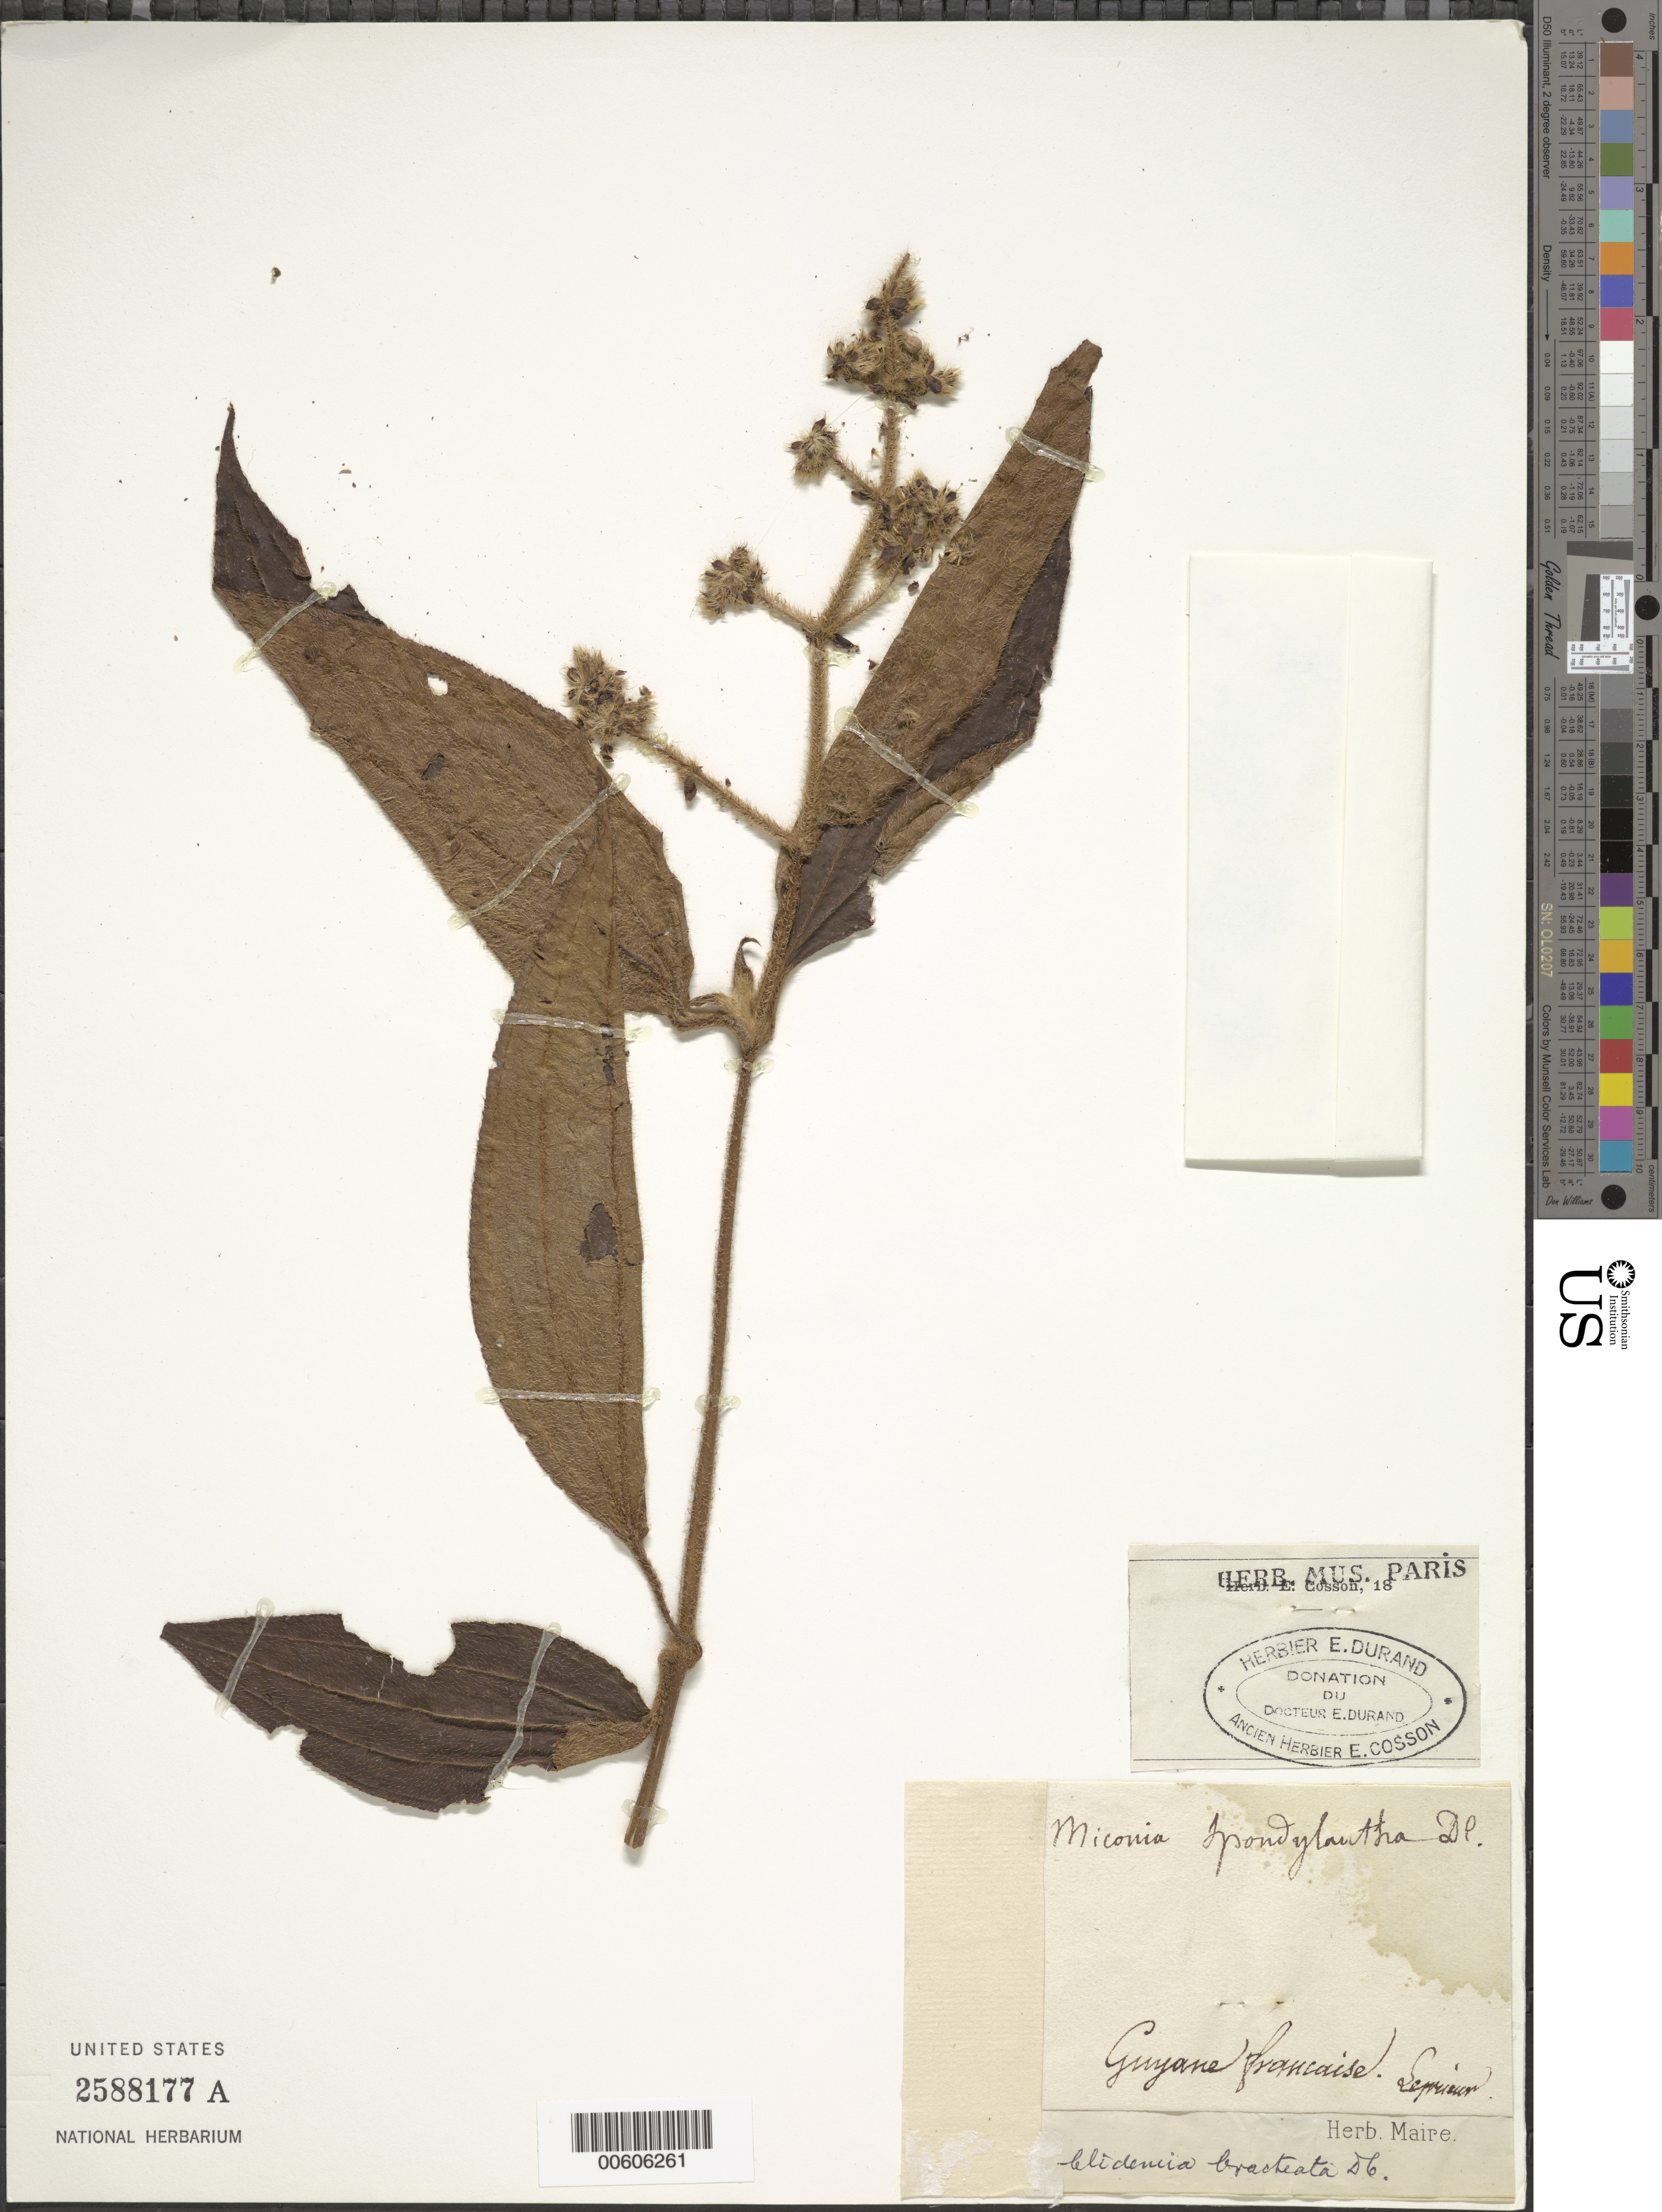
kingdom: Plantae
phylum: Tracheophyta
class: Magnoliopsida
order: Myrtales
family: Melastomataceae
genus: Miconia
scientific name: Miconia bracteata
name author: (DC.) Triana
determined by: Wurdack, John J., (US), US (UNITED STATES)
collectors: F. M. R. Leprieur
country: French Guiana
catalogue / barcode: US 2588177A